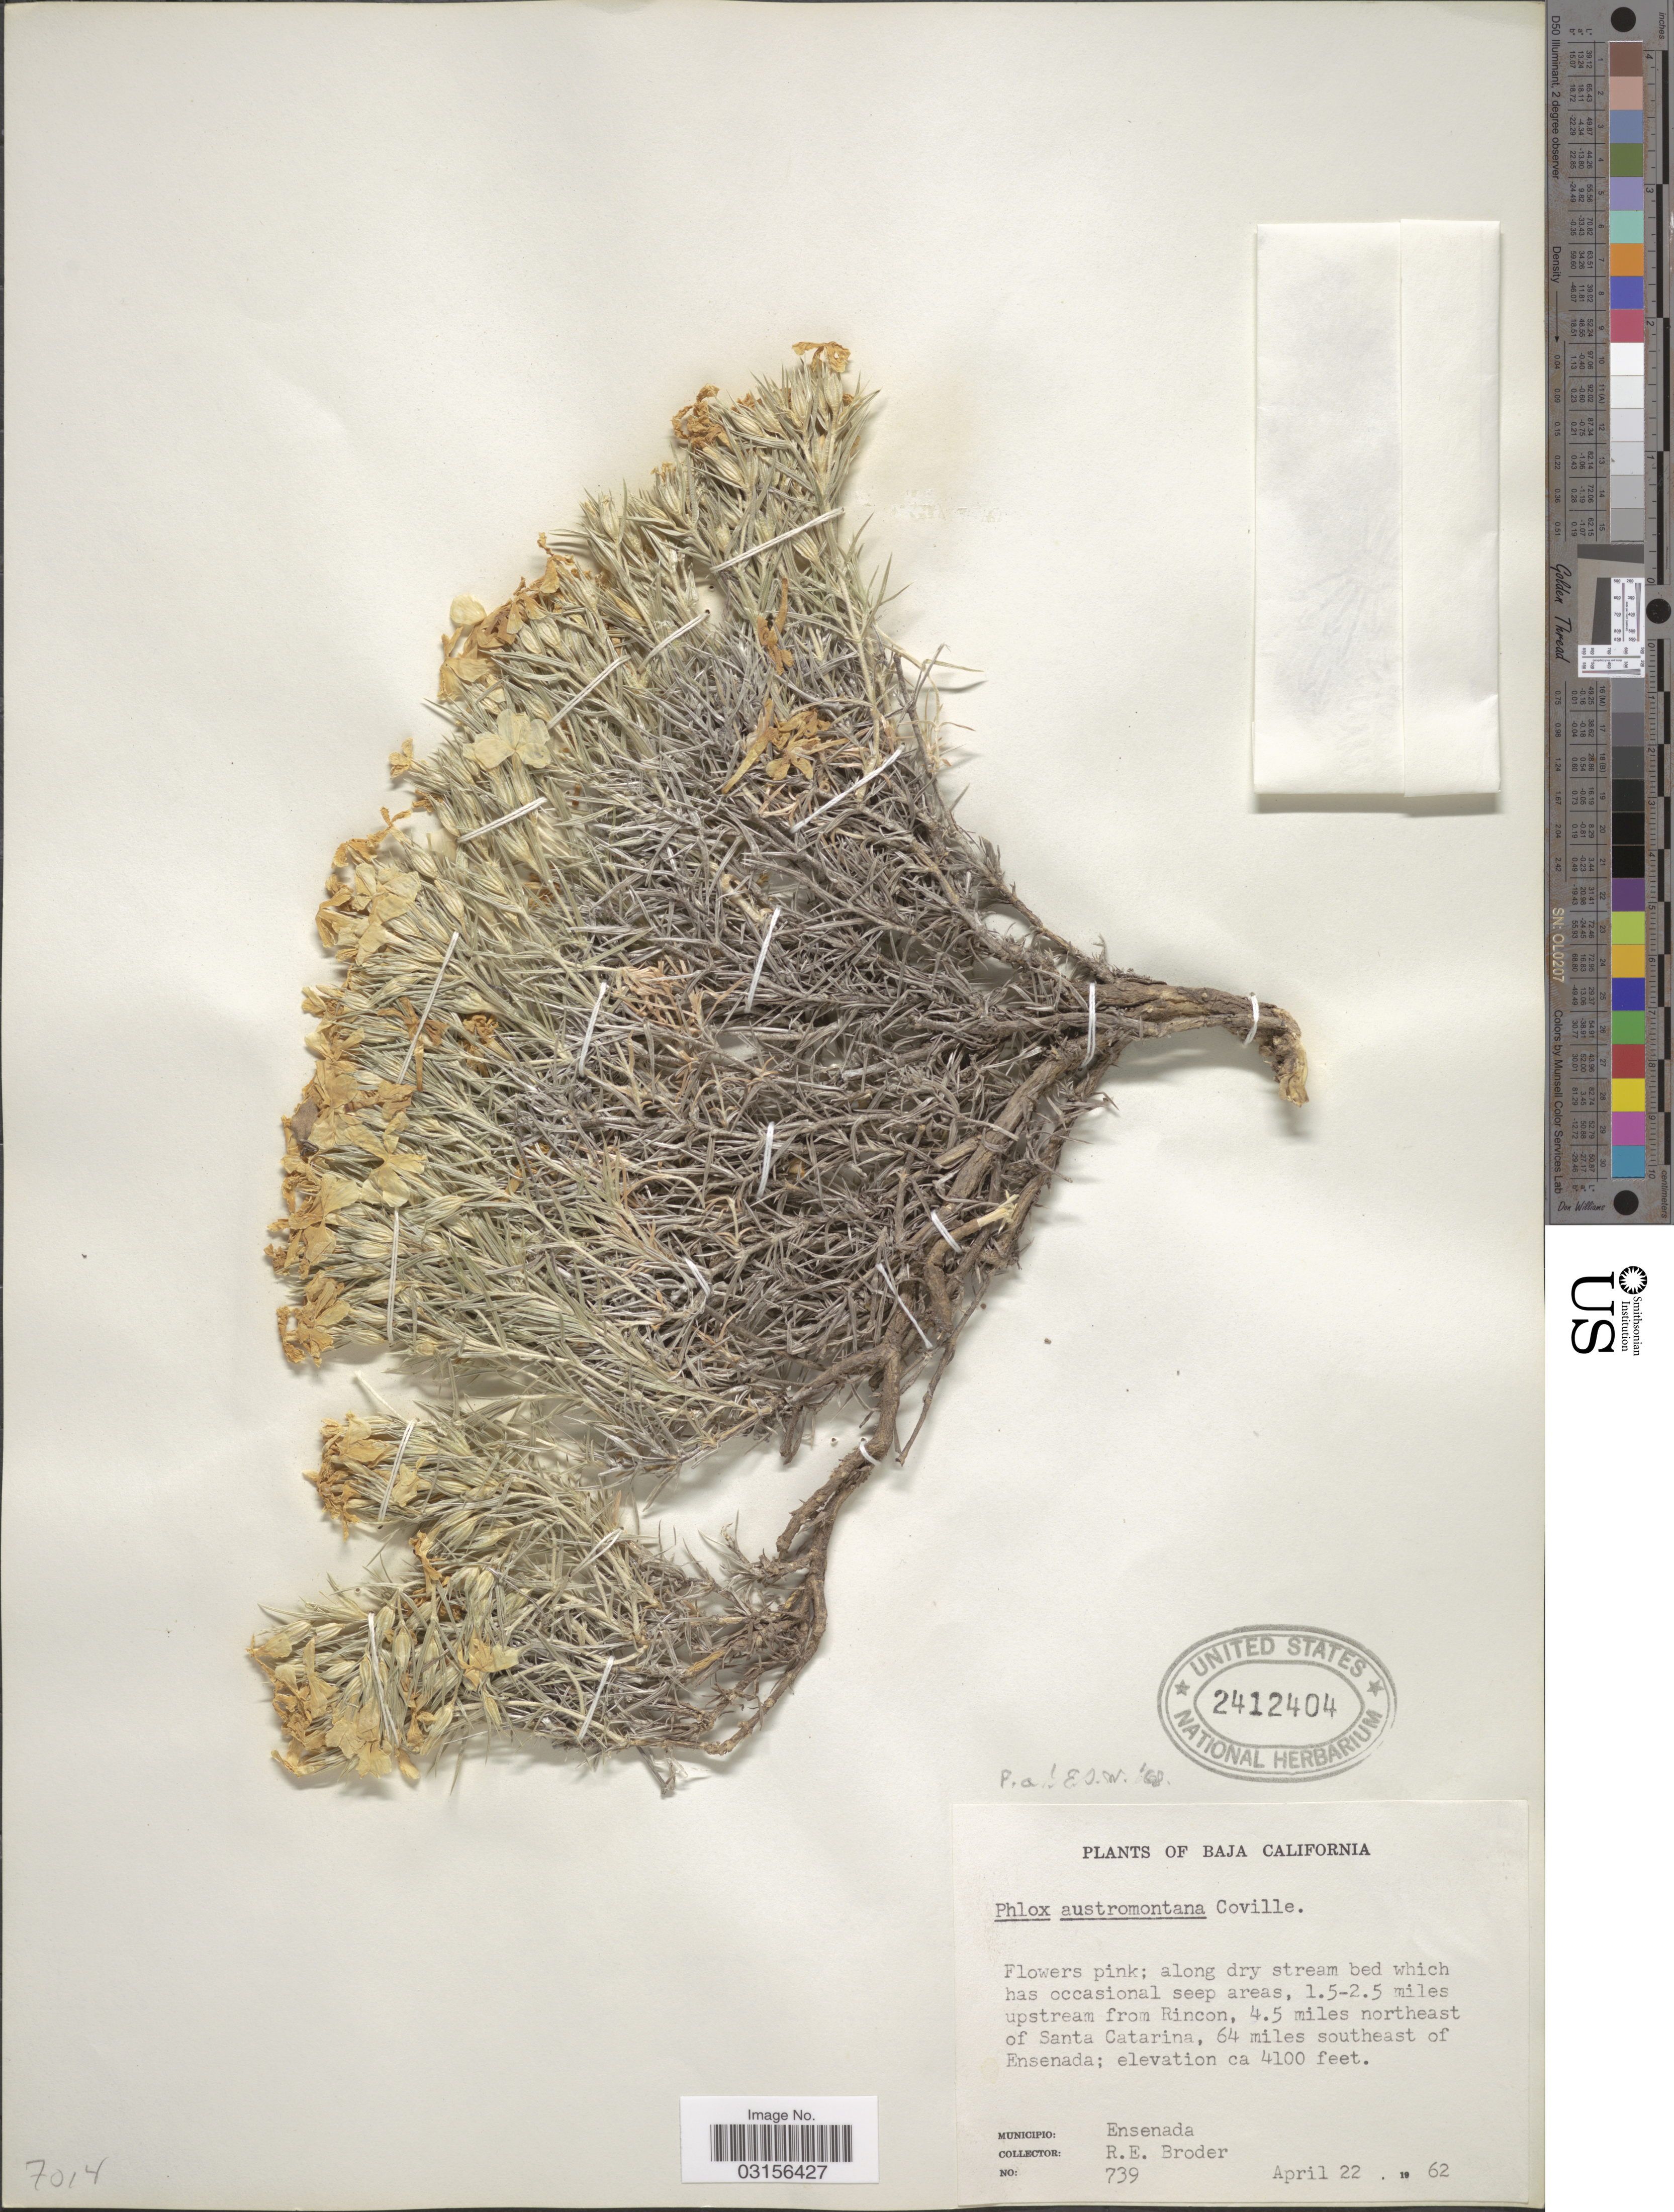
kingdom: Plantae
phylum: Tracheophyta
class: Magnoliopsida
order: Ericales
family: Polemoniaceae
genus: Phlox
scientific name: Phlox austromontana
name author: Coville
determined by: Mayfield, M. H.; Ferguson, C. J.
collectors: R. Broder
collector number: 739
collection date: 1962-04-22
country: Mexico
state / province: Baja California Norte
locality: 1.5-2.5 miles upstream from Rincon, 4.5 miles northeast of Santa Catarina, 64 miles southeast of Ensenada. Municipio Ensenada.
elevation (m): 1250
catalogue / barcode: US 2412404